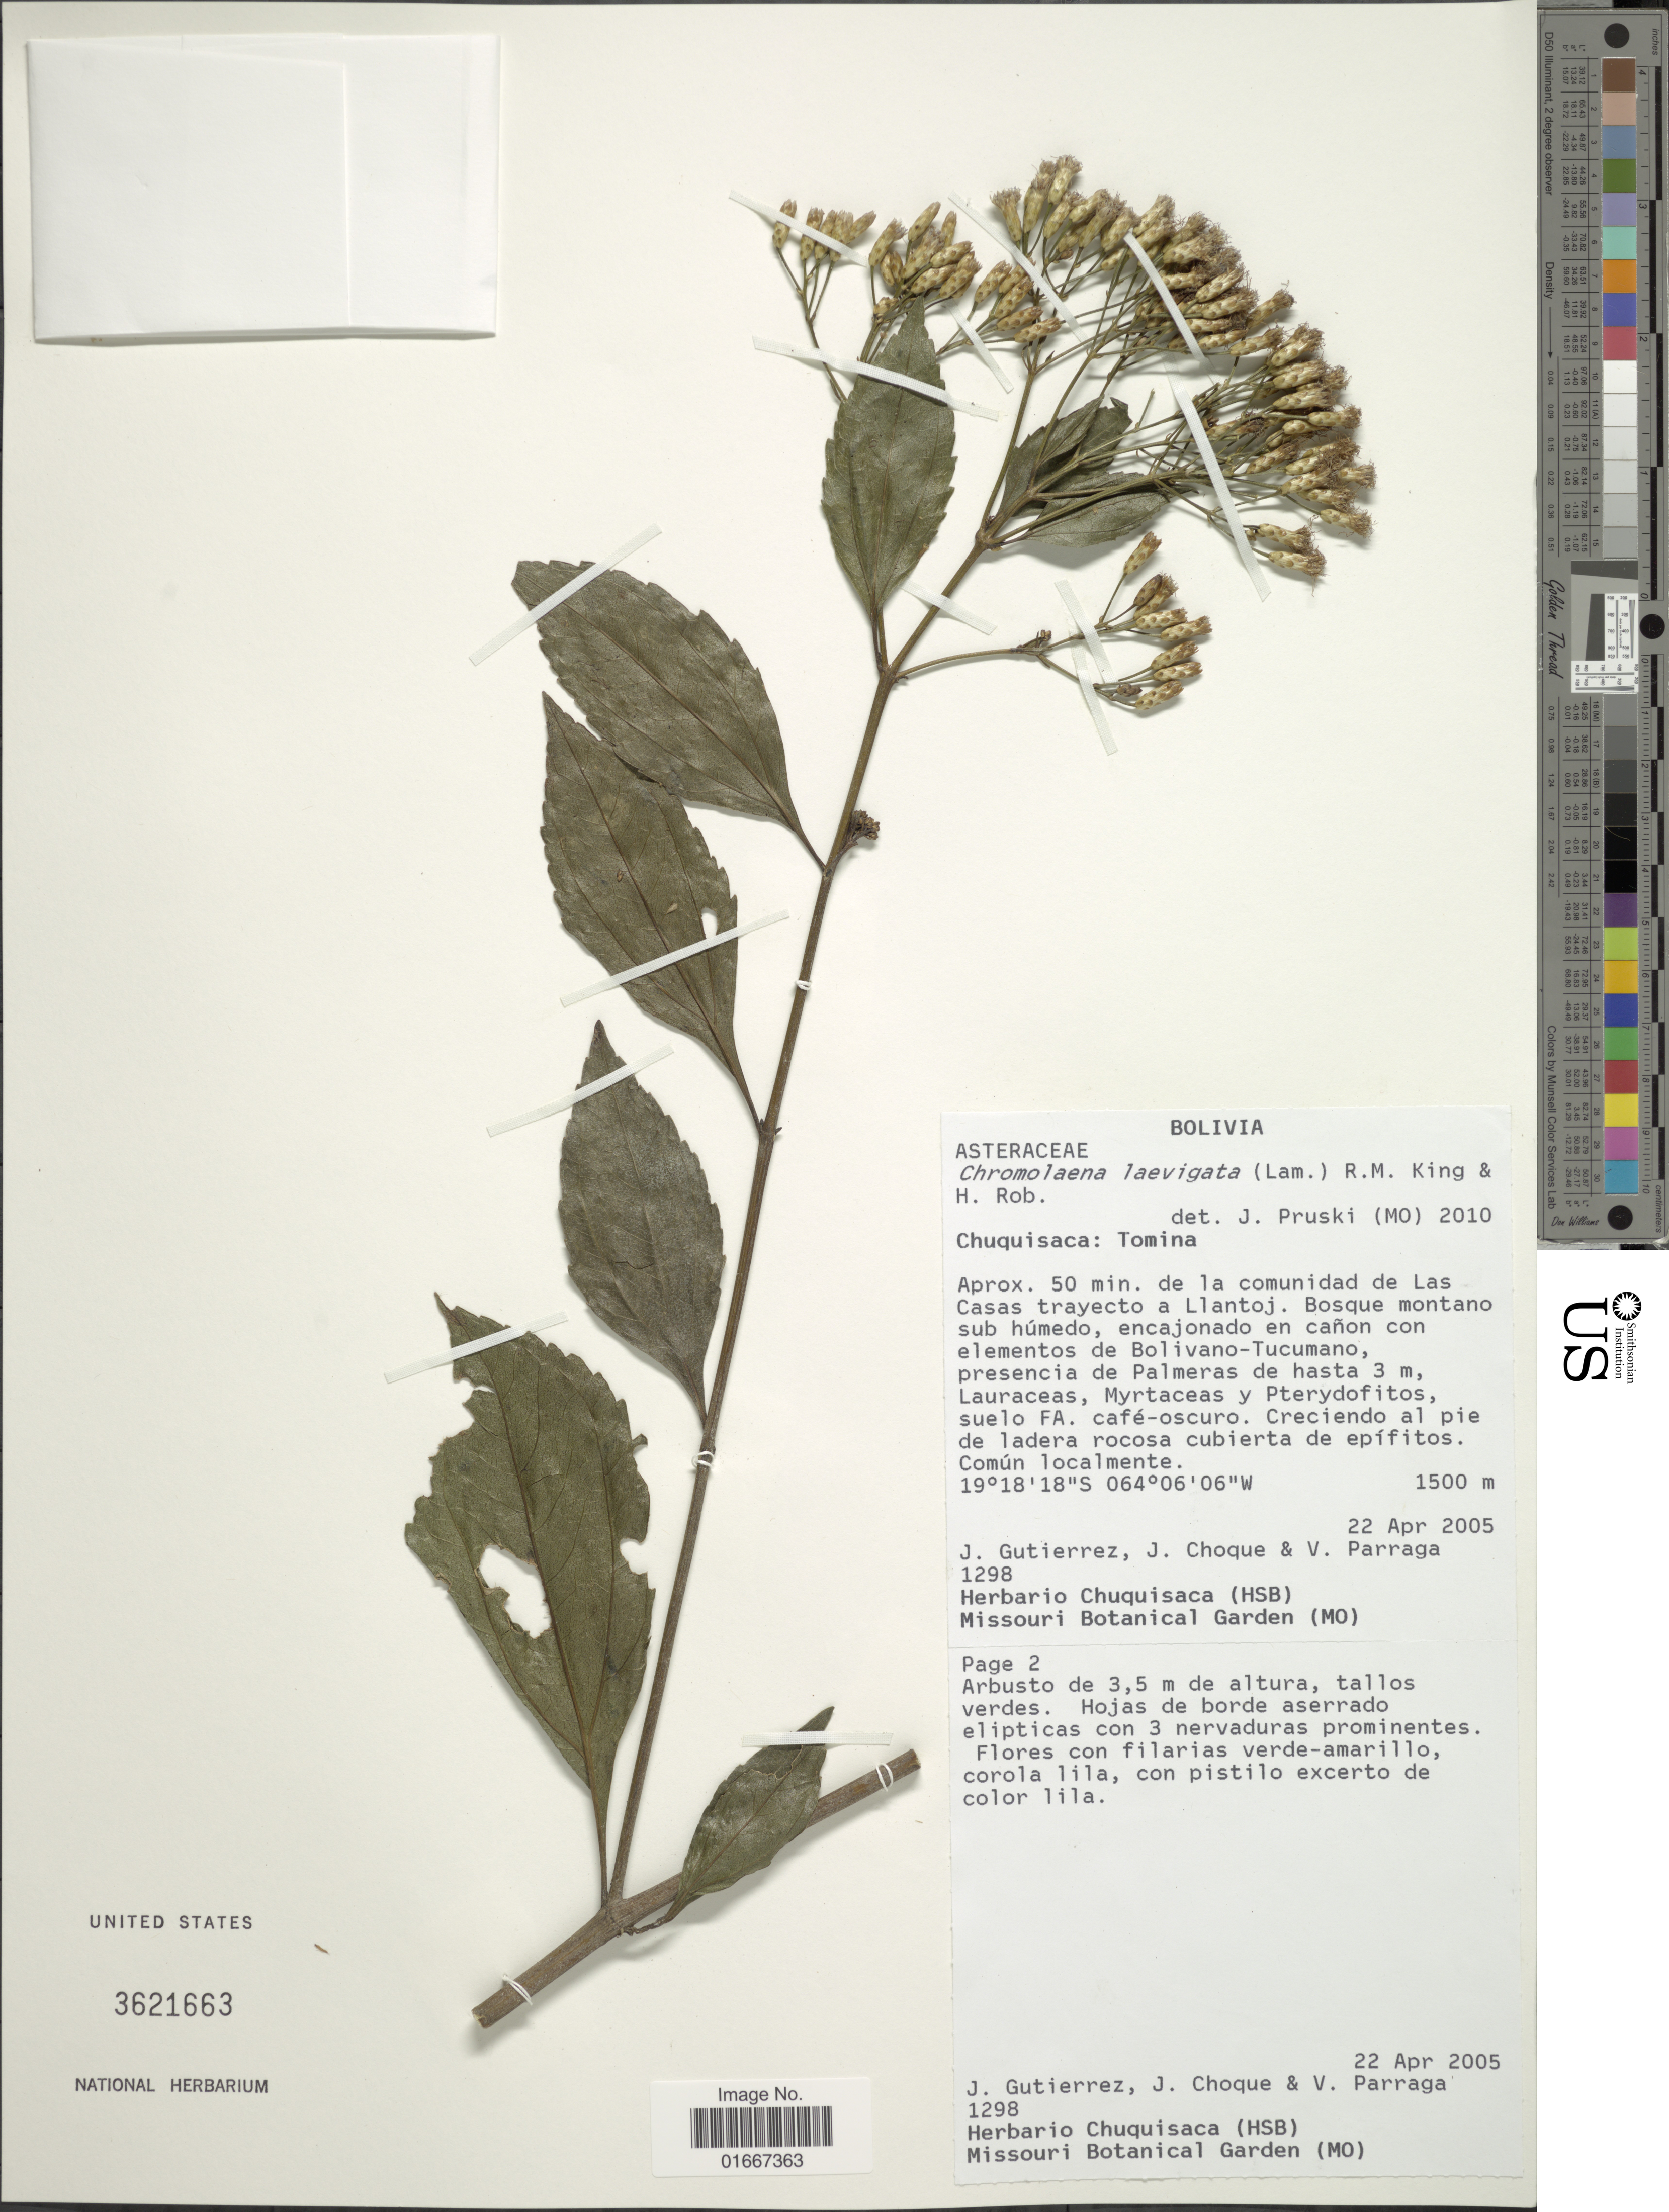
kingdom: Plantae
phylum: Tracheophyta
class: Magnoliopsida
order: Asterales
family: Asteraceae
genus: Chromolaena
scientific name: Chromolaena laevigata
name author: (Lam.) R.M. King & H. Rob.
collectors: J. Gutierrez, J. Choque & V. Parraga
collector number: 1298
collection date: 2005-04-22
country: Bolivia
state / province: Chuquisaca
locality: Tomina, Aprox. 50 min, de la comunidad de Las Casas trayecto a Llantoj. Bosque montano sub humedo, enjaconado en canon con elementos de Bolivano-Tucumano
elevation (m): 1500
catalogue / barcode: US 3621663